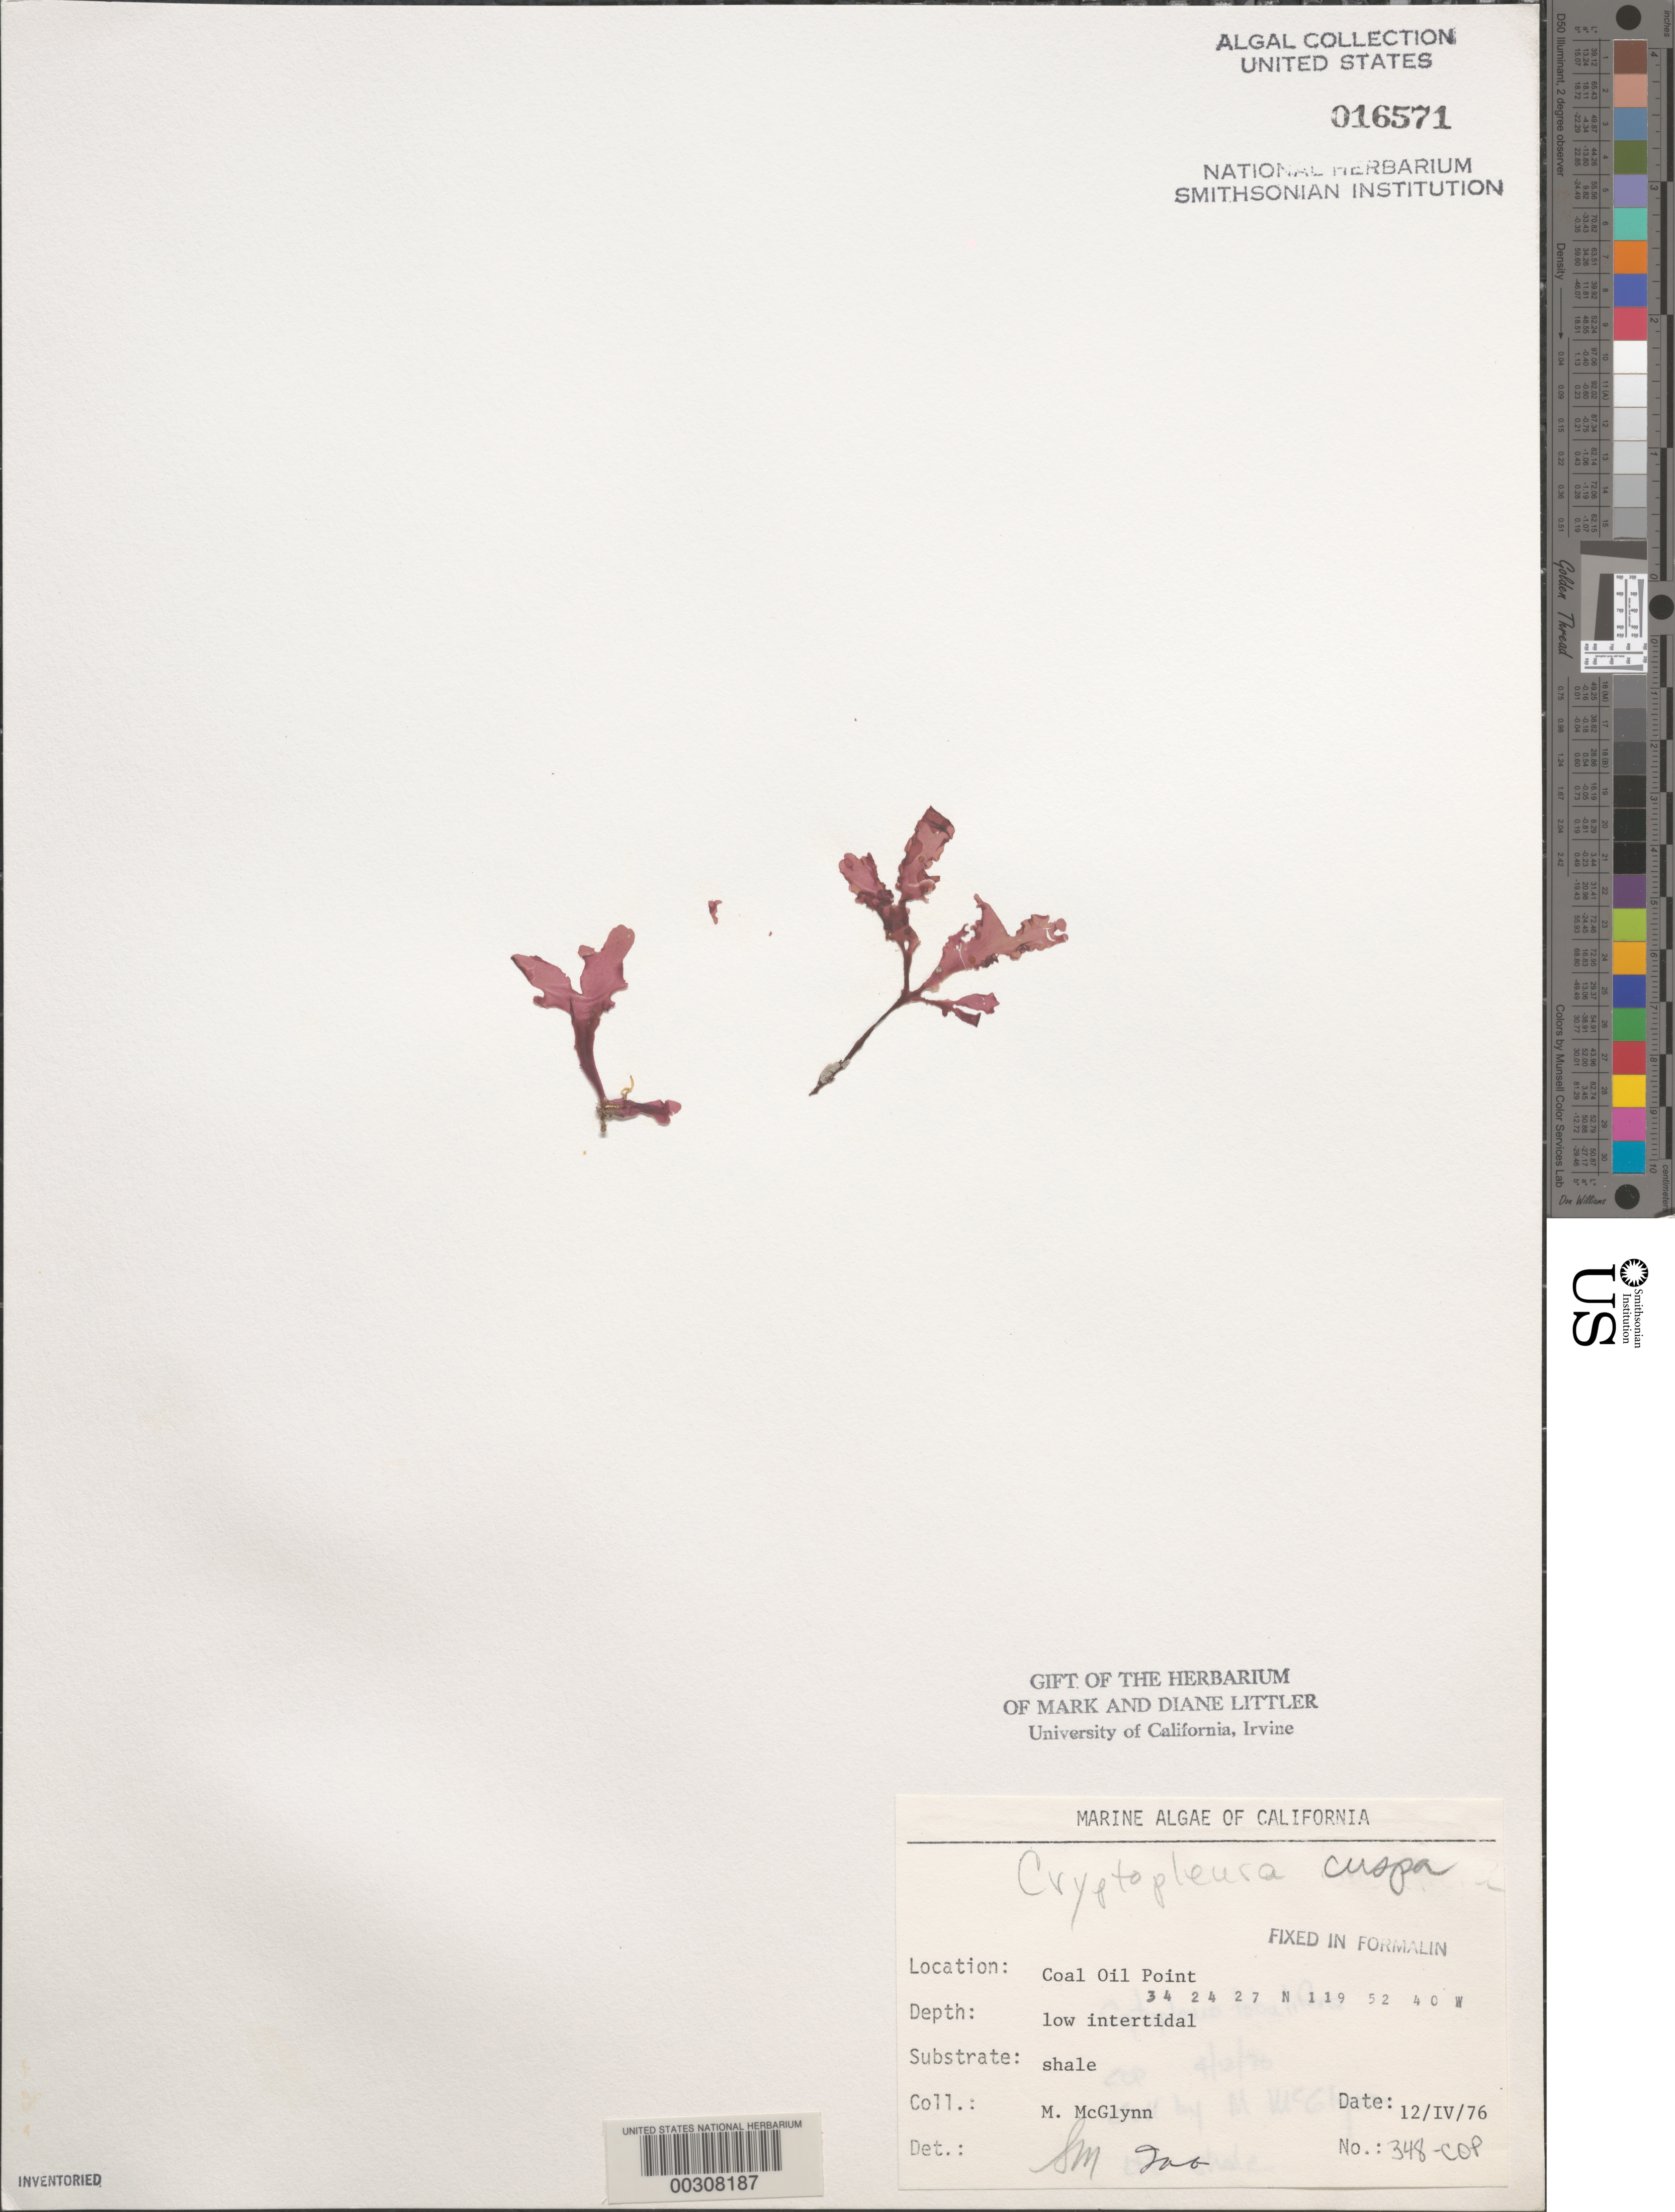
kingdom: Plantae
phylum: Rhodophyta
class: Florideophyceae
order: Ceramiales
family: Delesseriaceae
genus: Cryptopleura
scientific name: Cryptopleura crispa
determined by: Murray, S. N.; Abbott, I. A.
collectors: M. McGlynn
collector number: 348-cop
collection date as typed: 12 Apr 1976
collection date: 1976-04-12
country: United States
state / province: California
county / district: Santa Barbara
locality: Coal Oil Point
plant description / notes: BLM-SOCALBIGHT Rocky Intertidal Survey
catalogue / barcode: US 16571